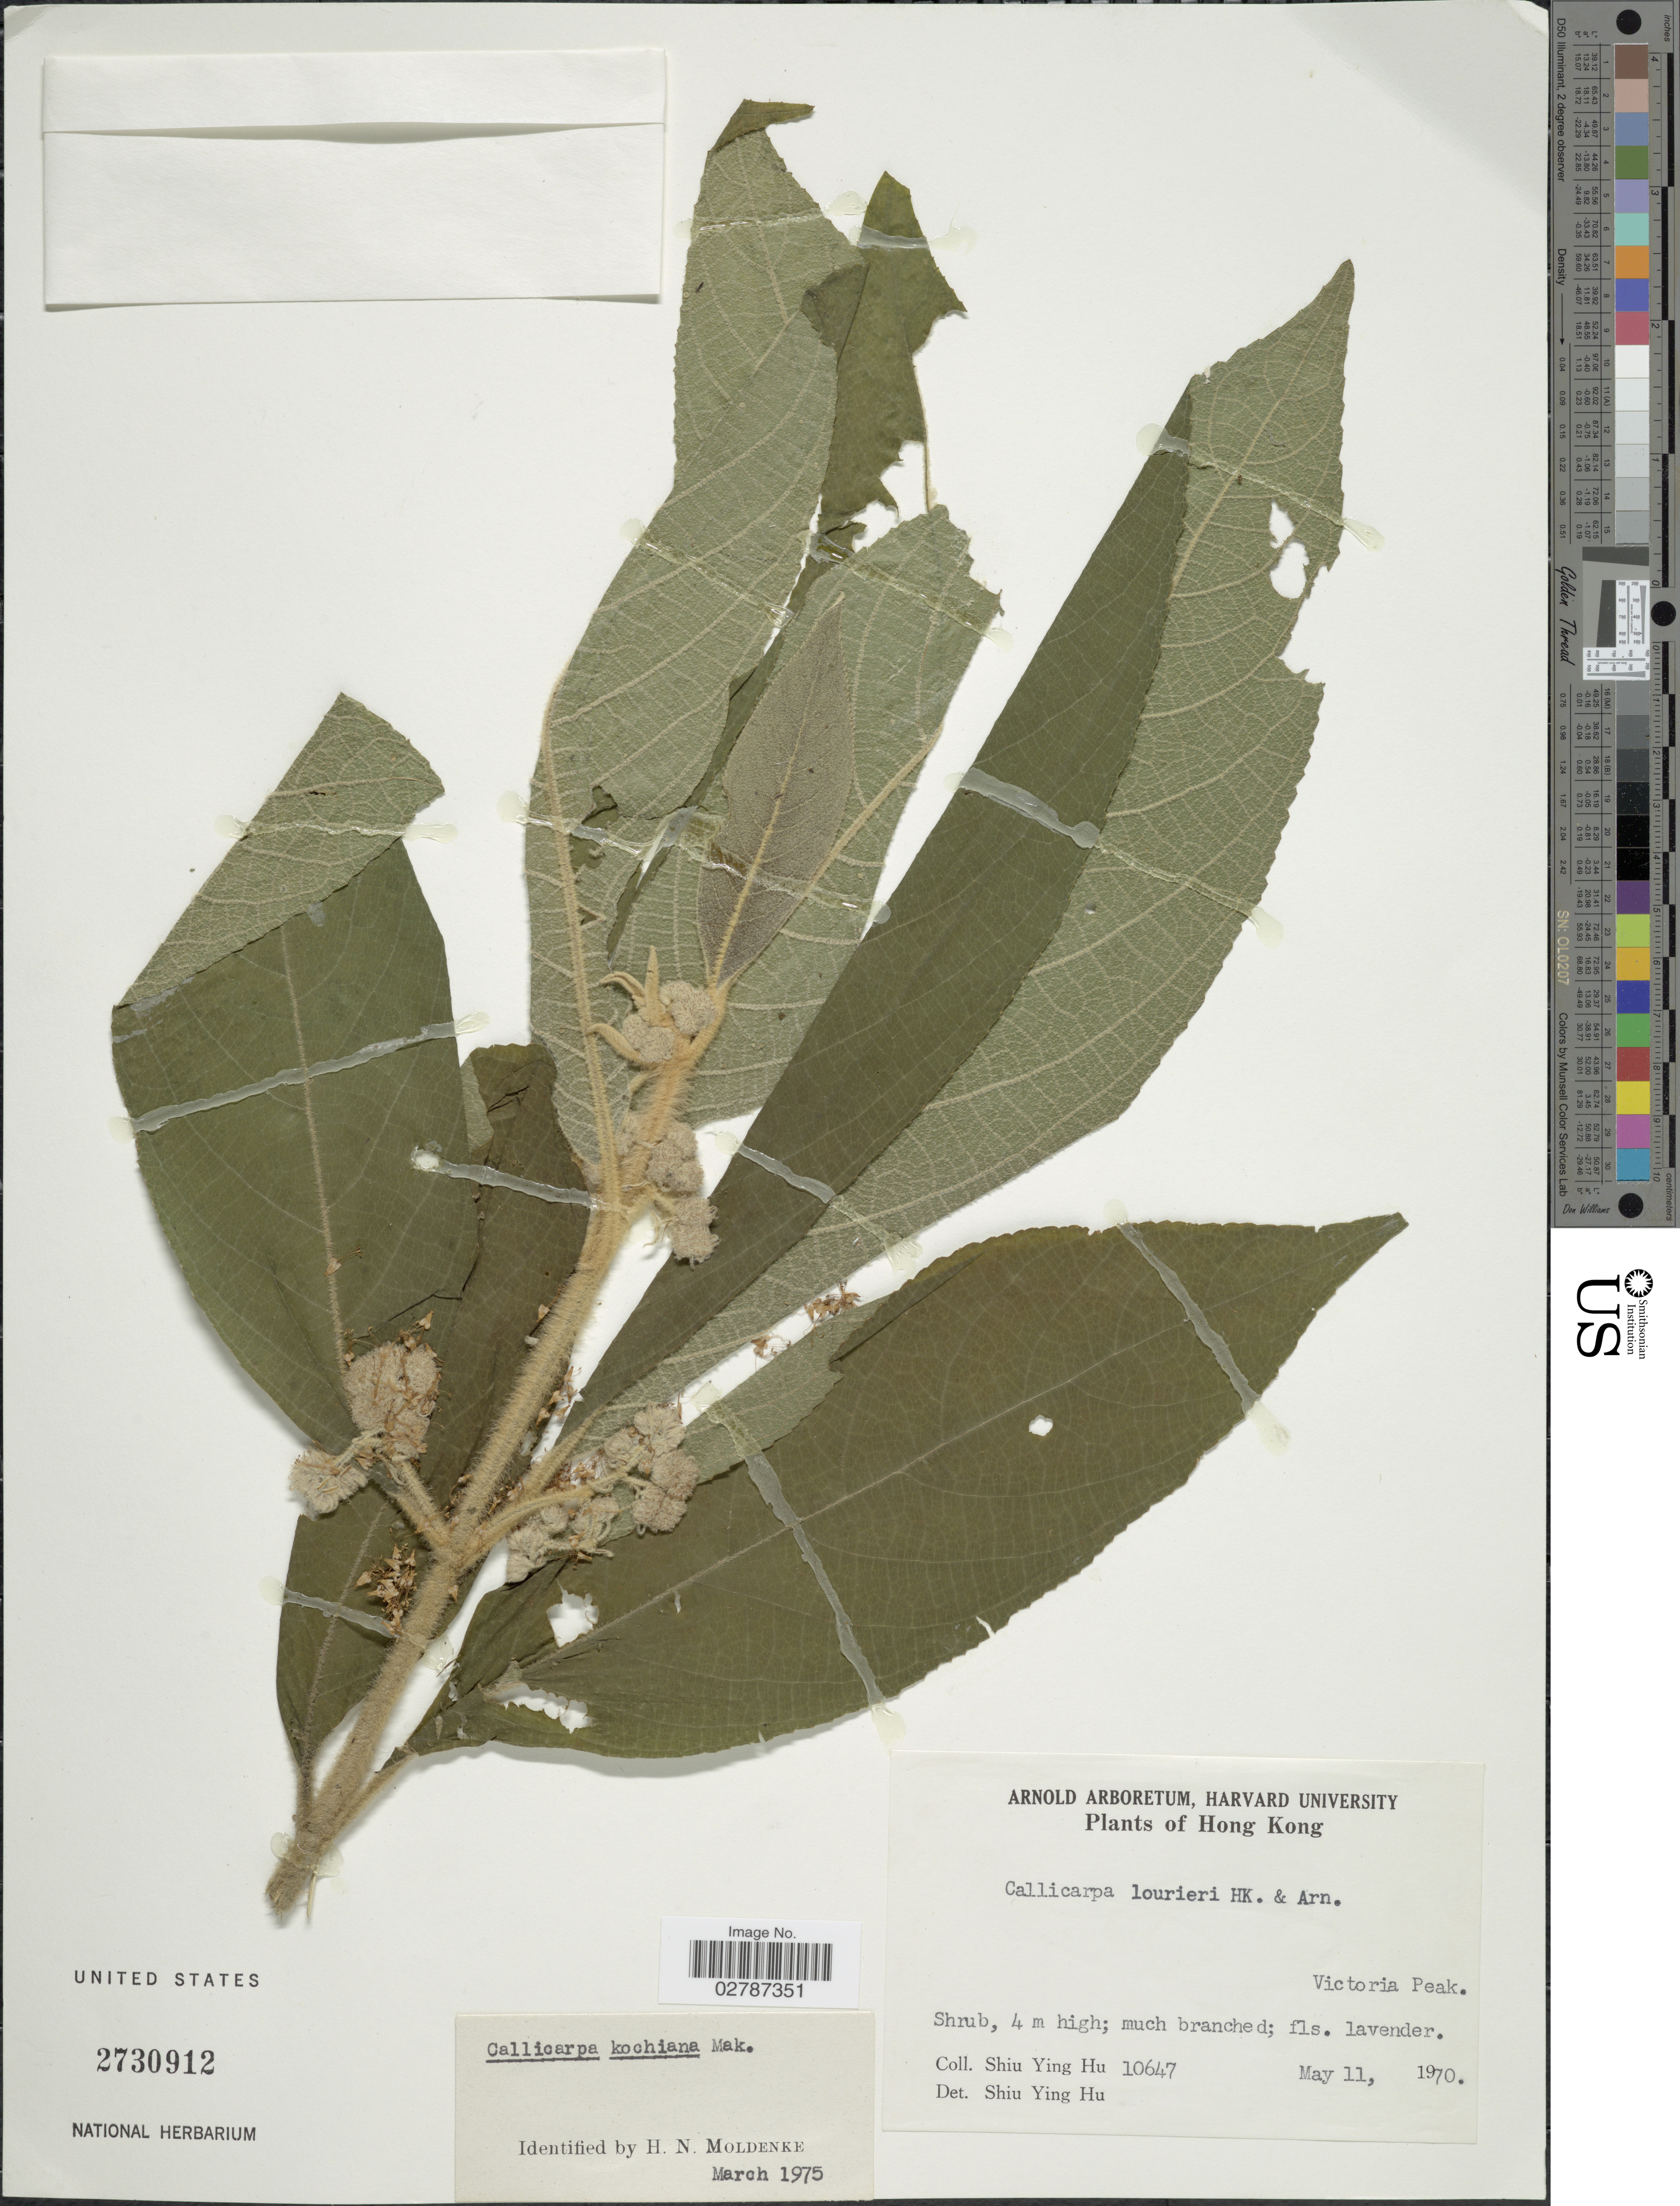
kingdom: Plantae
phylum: Tracheophyta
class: Magnoliopsida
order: Lamiales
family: Lamiaceae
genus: Callicarpa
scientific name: Callicarpa kochiana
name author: Makino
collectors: S. Y. Hu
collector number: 10647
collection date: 1970-05-11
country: China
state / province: Hong Kong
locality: Victoria Park.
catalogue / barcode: US 2730912